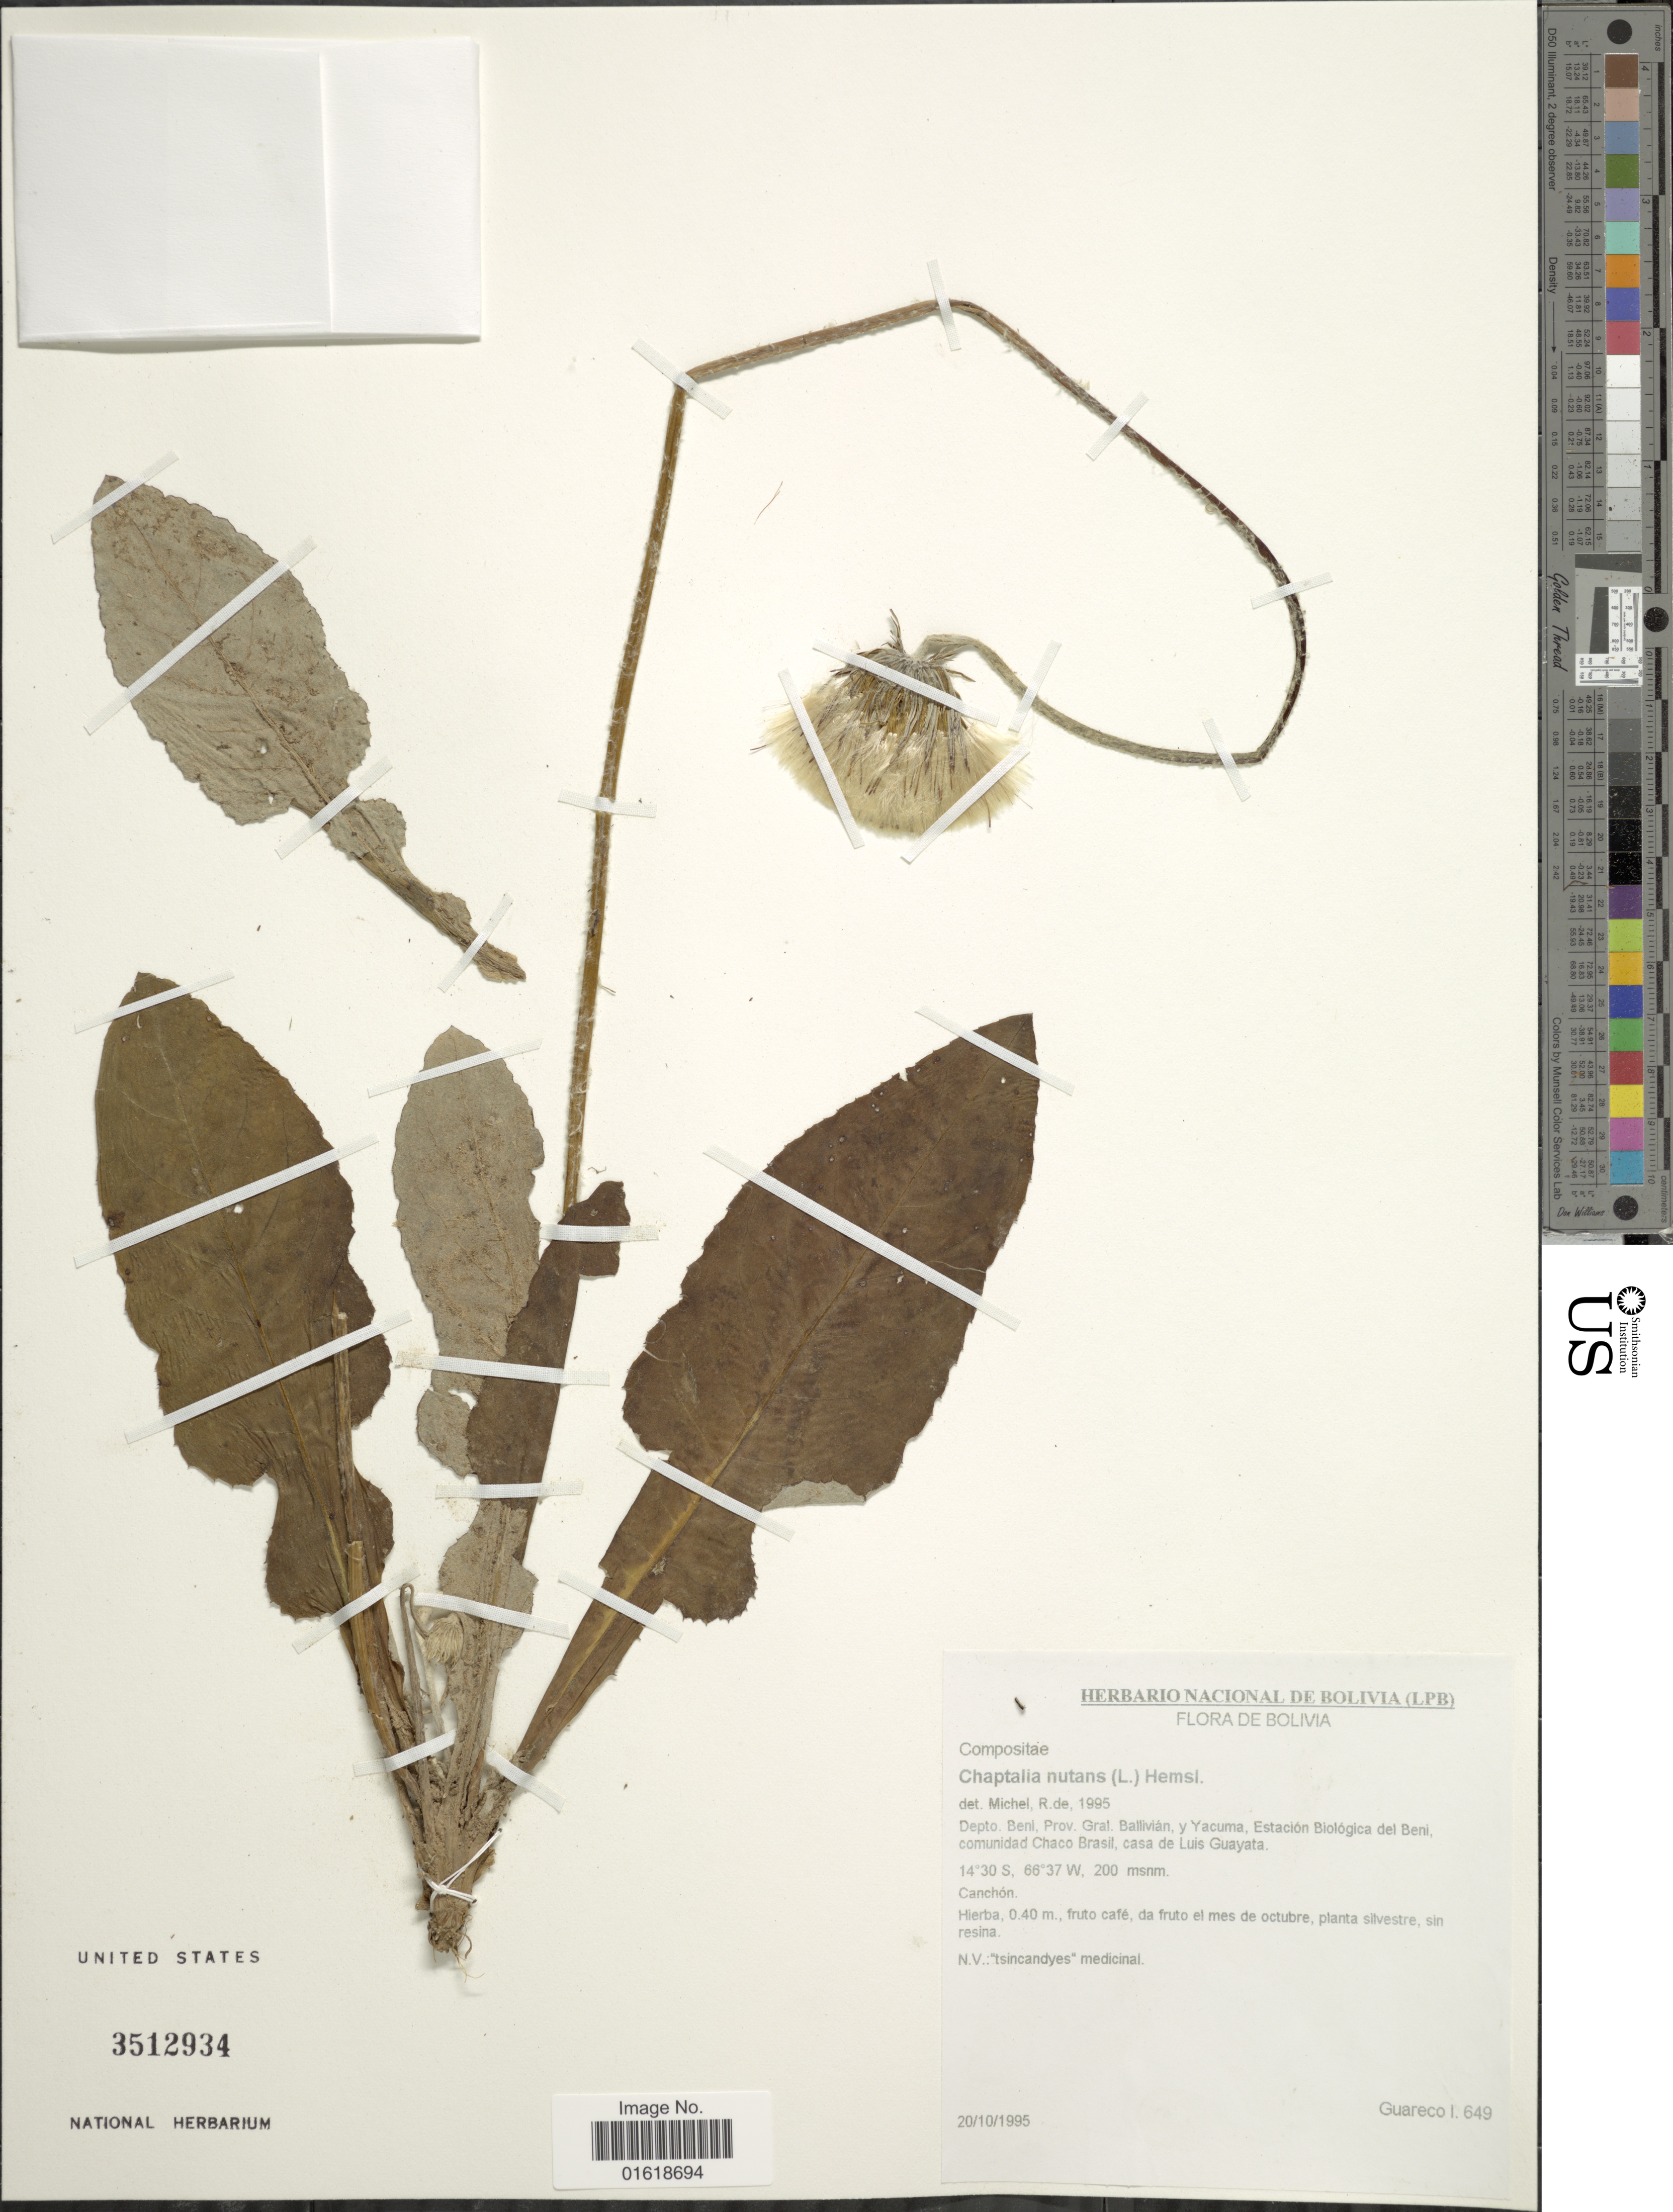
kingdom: Plantae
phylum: Tracheophyta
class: Magnoliopsida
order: Asterales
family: Asteraceae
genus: Chaptalia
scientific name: Chaptalia nutans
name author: (L.) Pol.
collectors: I. Guareco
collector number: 649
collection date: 1995-10-20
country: Bolivia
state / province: Beni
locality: Depto. Beni, Prov. Gral. Ballivian, y Yacuma, Estación Biológica del Beni, comunidad Chaco Brasil, casa de Lus Guayata.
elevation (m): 200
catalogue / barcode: US 3512934